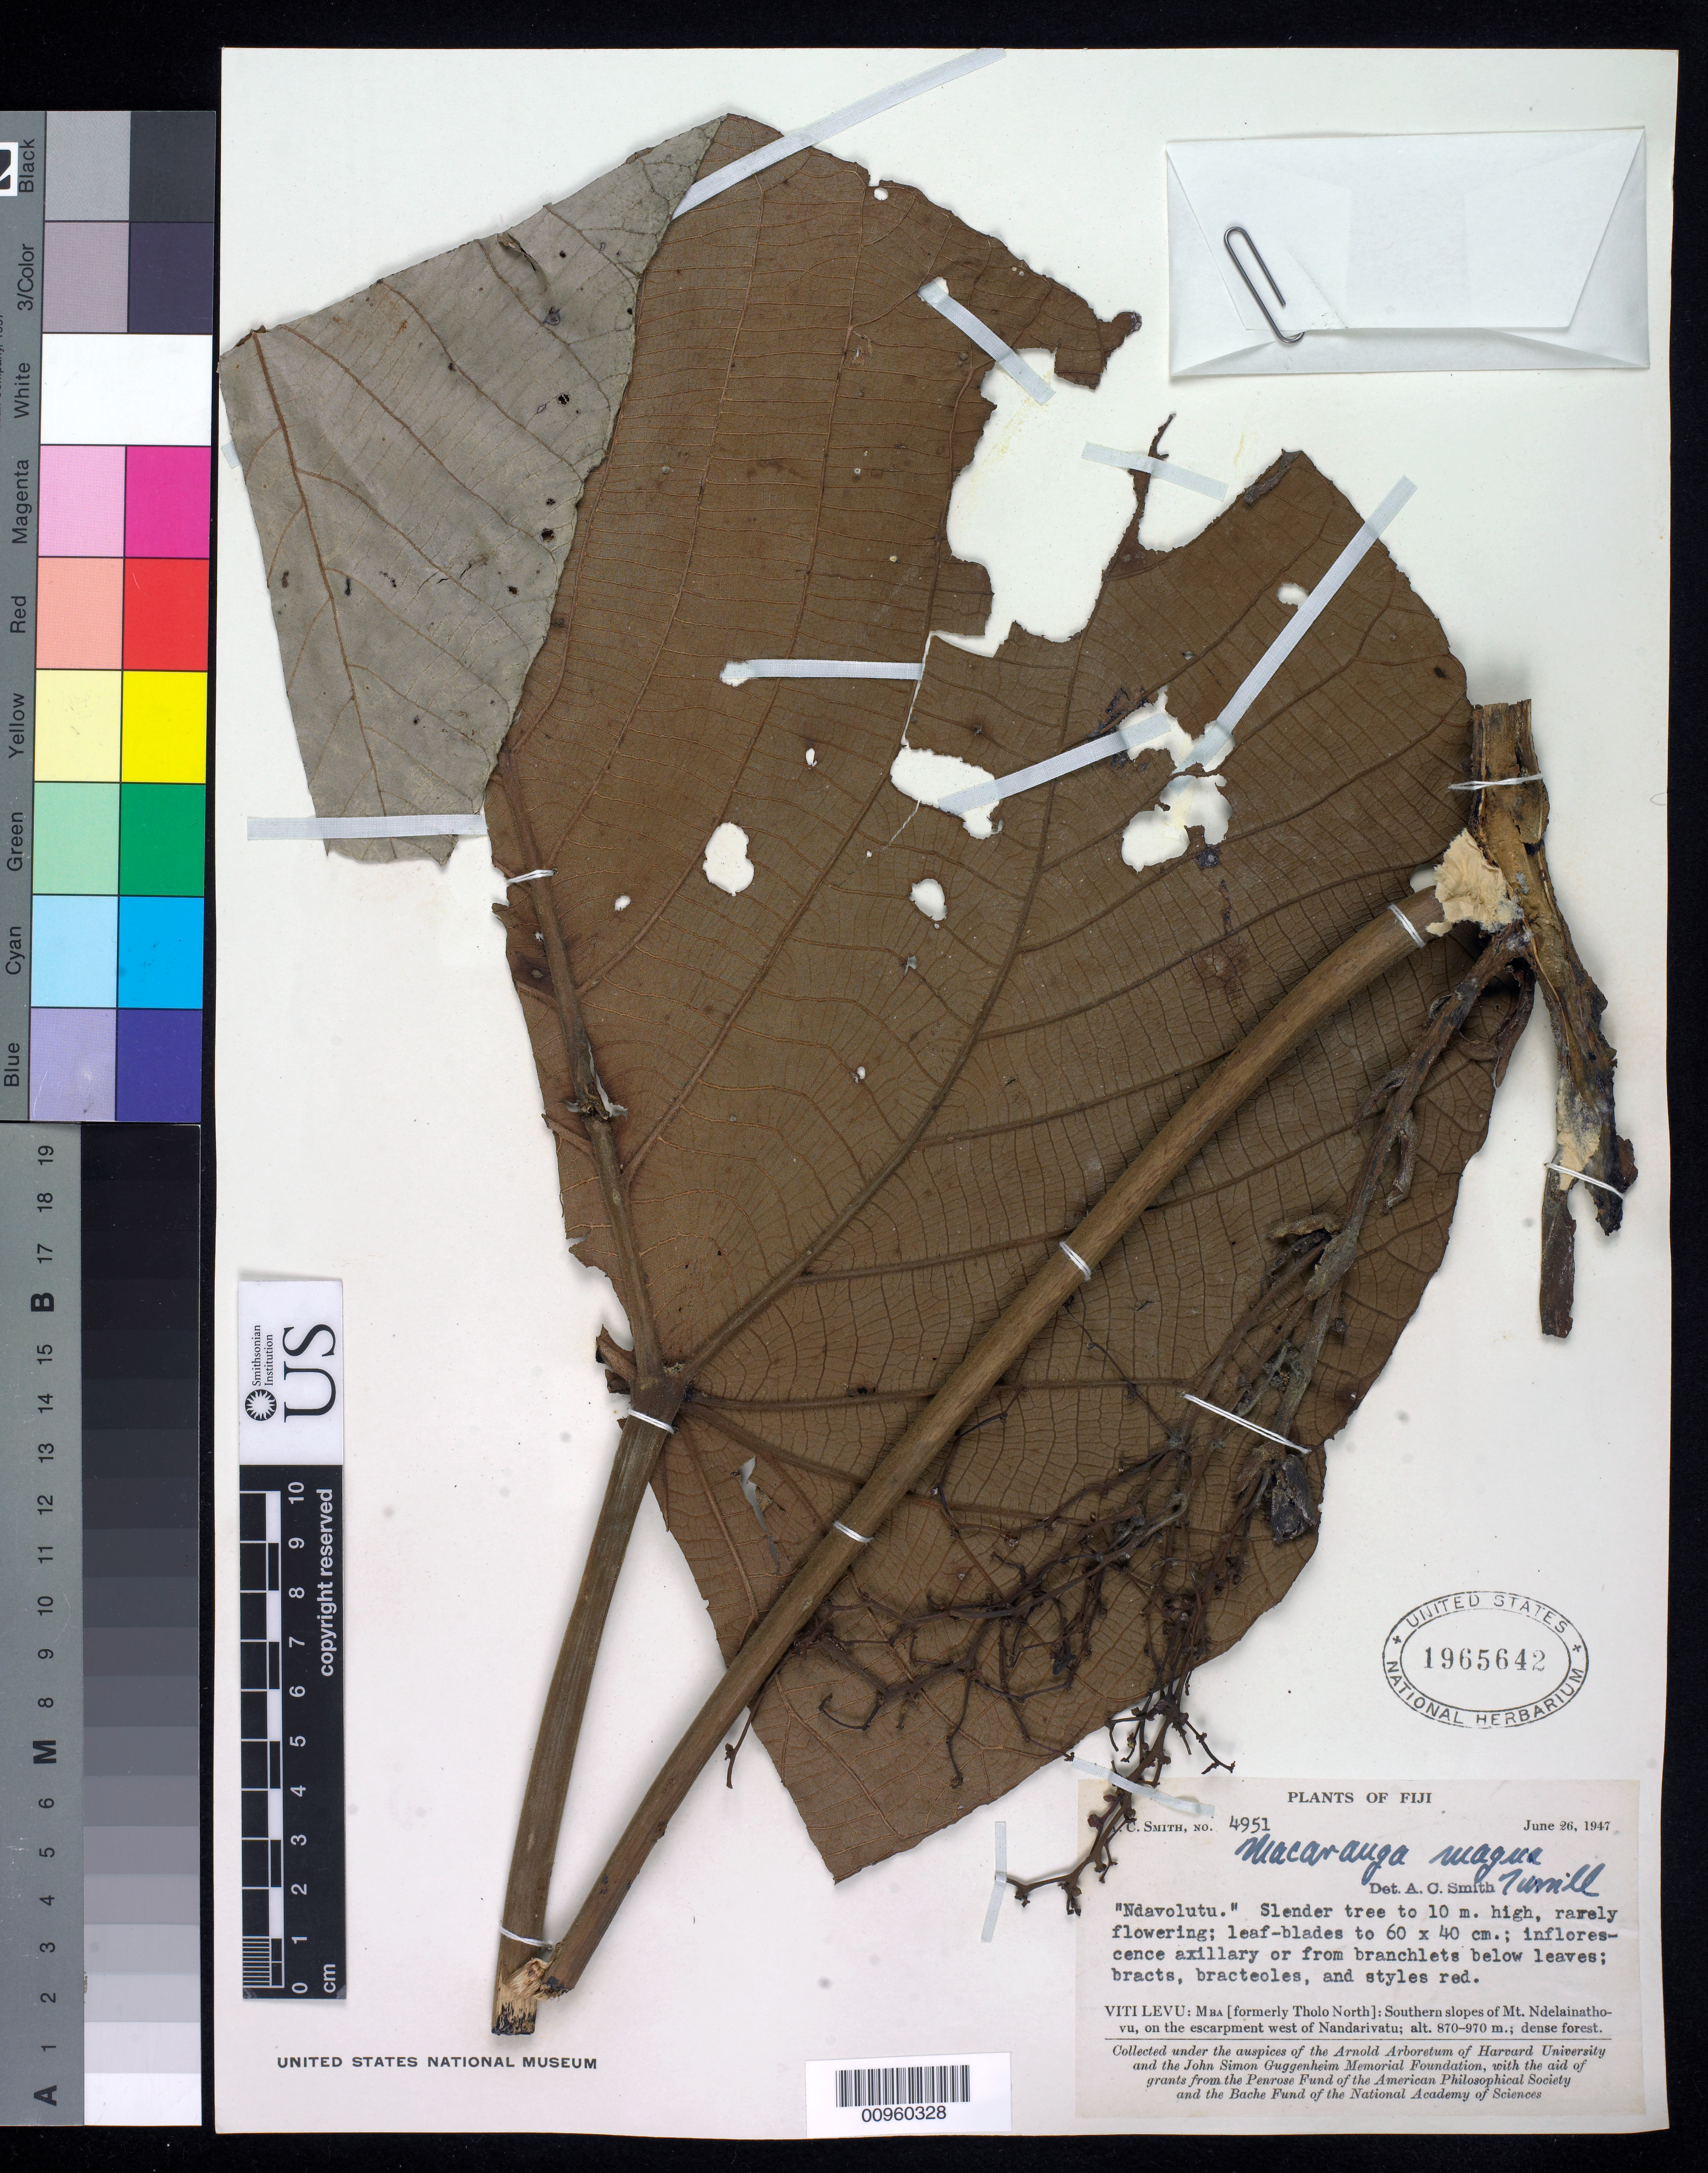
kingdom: Plantae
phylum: Tracheophyta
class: Magnoliopsida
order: Malpighiales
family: Euphorbiaceae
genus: Macaranga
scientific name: Macaranga magna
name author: Turrill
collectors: A. C. Smith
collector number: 4951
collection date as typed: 26 Jun 1947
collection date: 1947-06-26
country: Fiji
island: Viti Levu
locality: MBA, Southern slope Mt. Ndelainathovu, escarpment W of Nandarivatu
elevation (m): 870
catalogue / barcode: US 1965642